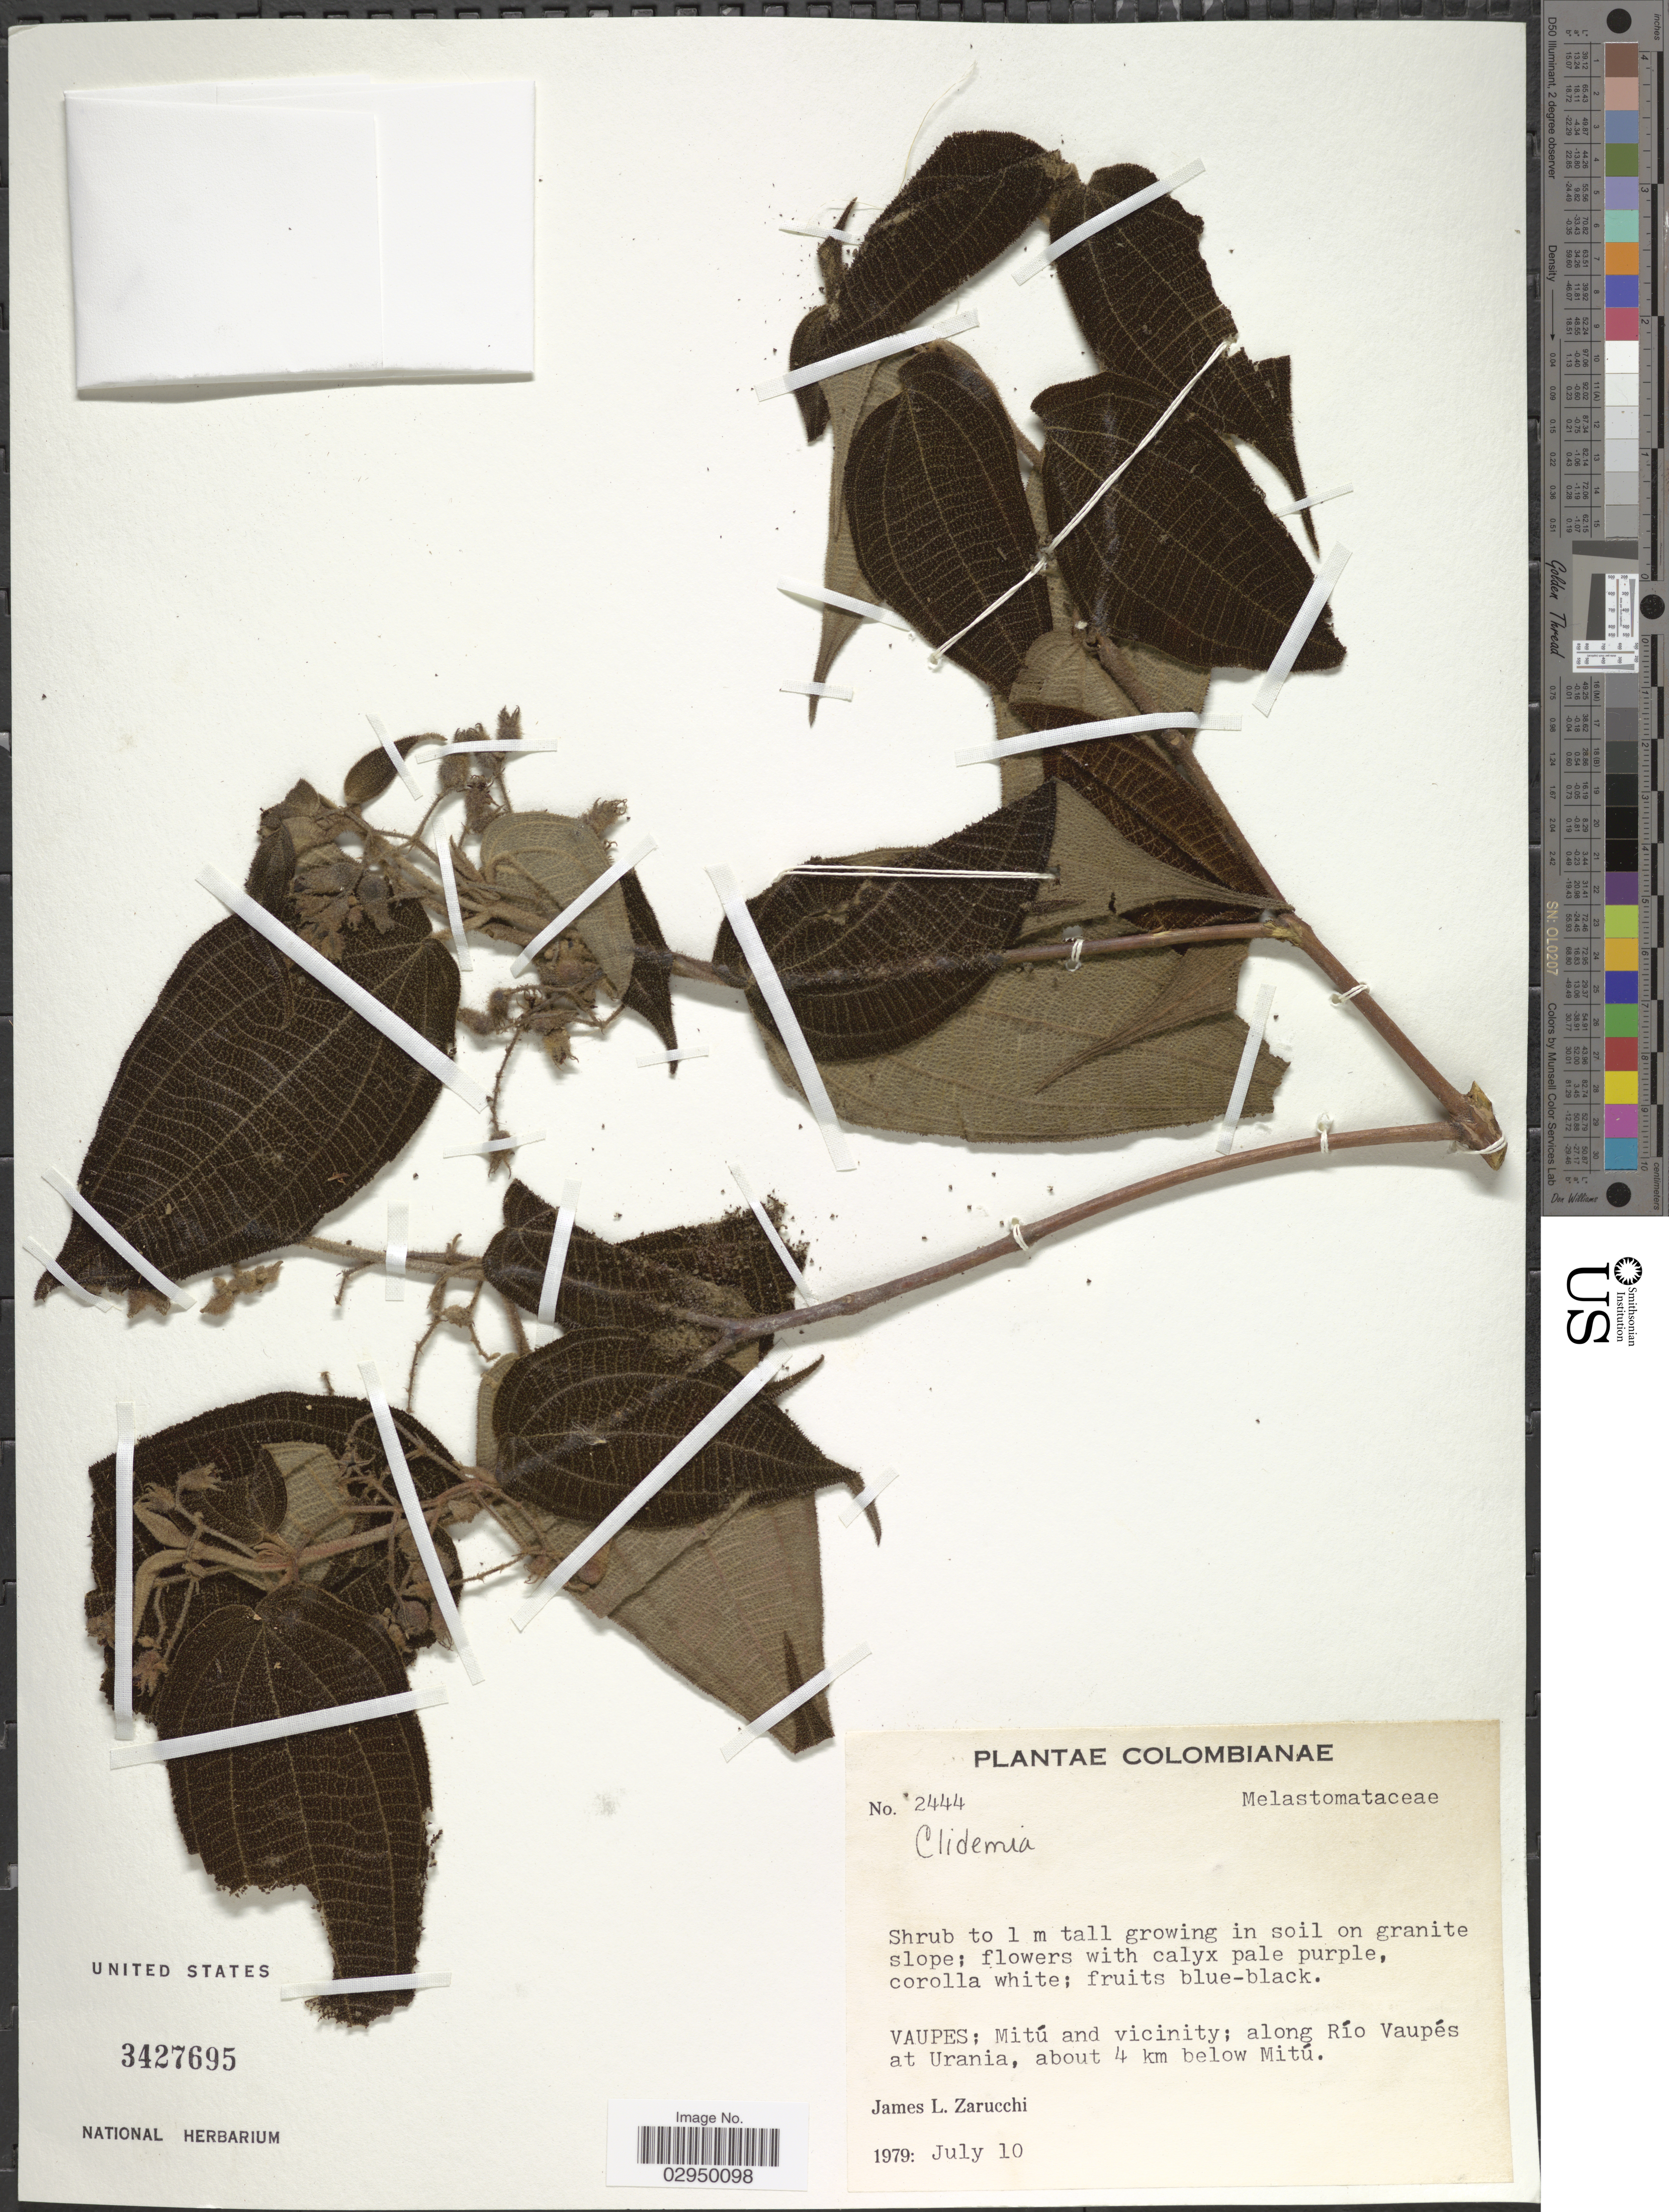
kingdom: Plantae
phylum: Tracheophyta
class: Magnoliopsida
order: Myrtales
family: Melastomataceae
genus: Miconia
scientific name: Miconia strigillosa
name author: (Sw.) Judd & Ionta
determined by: Ferreira-Alves, R.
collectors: J. L. Zarucchi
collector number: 2444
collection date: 1979-07-10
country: Colombia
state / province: Vaupés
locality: Mitú and vicinity; along Río Vaupés at Urania, about 4 km below Mitú.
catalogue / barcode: US 3427695